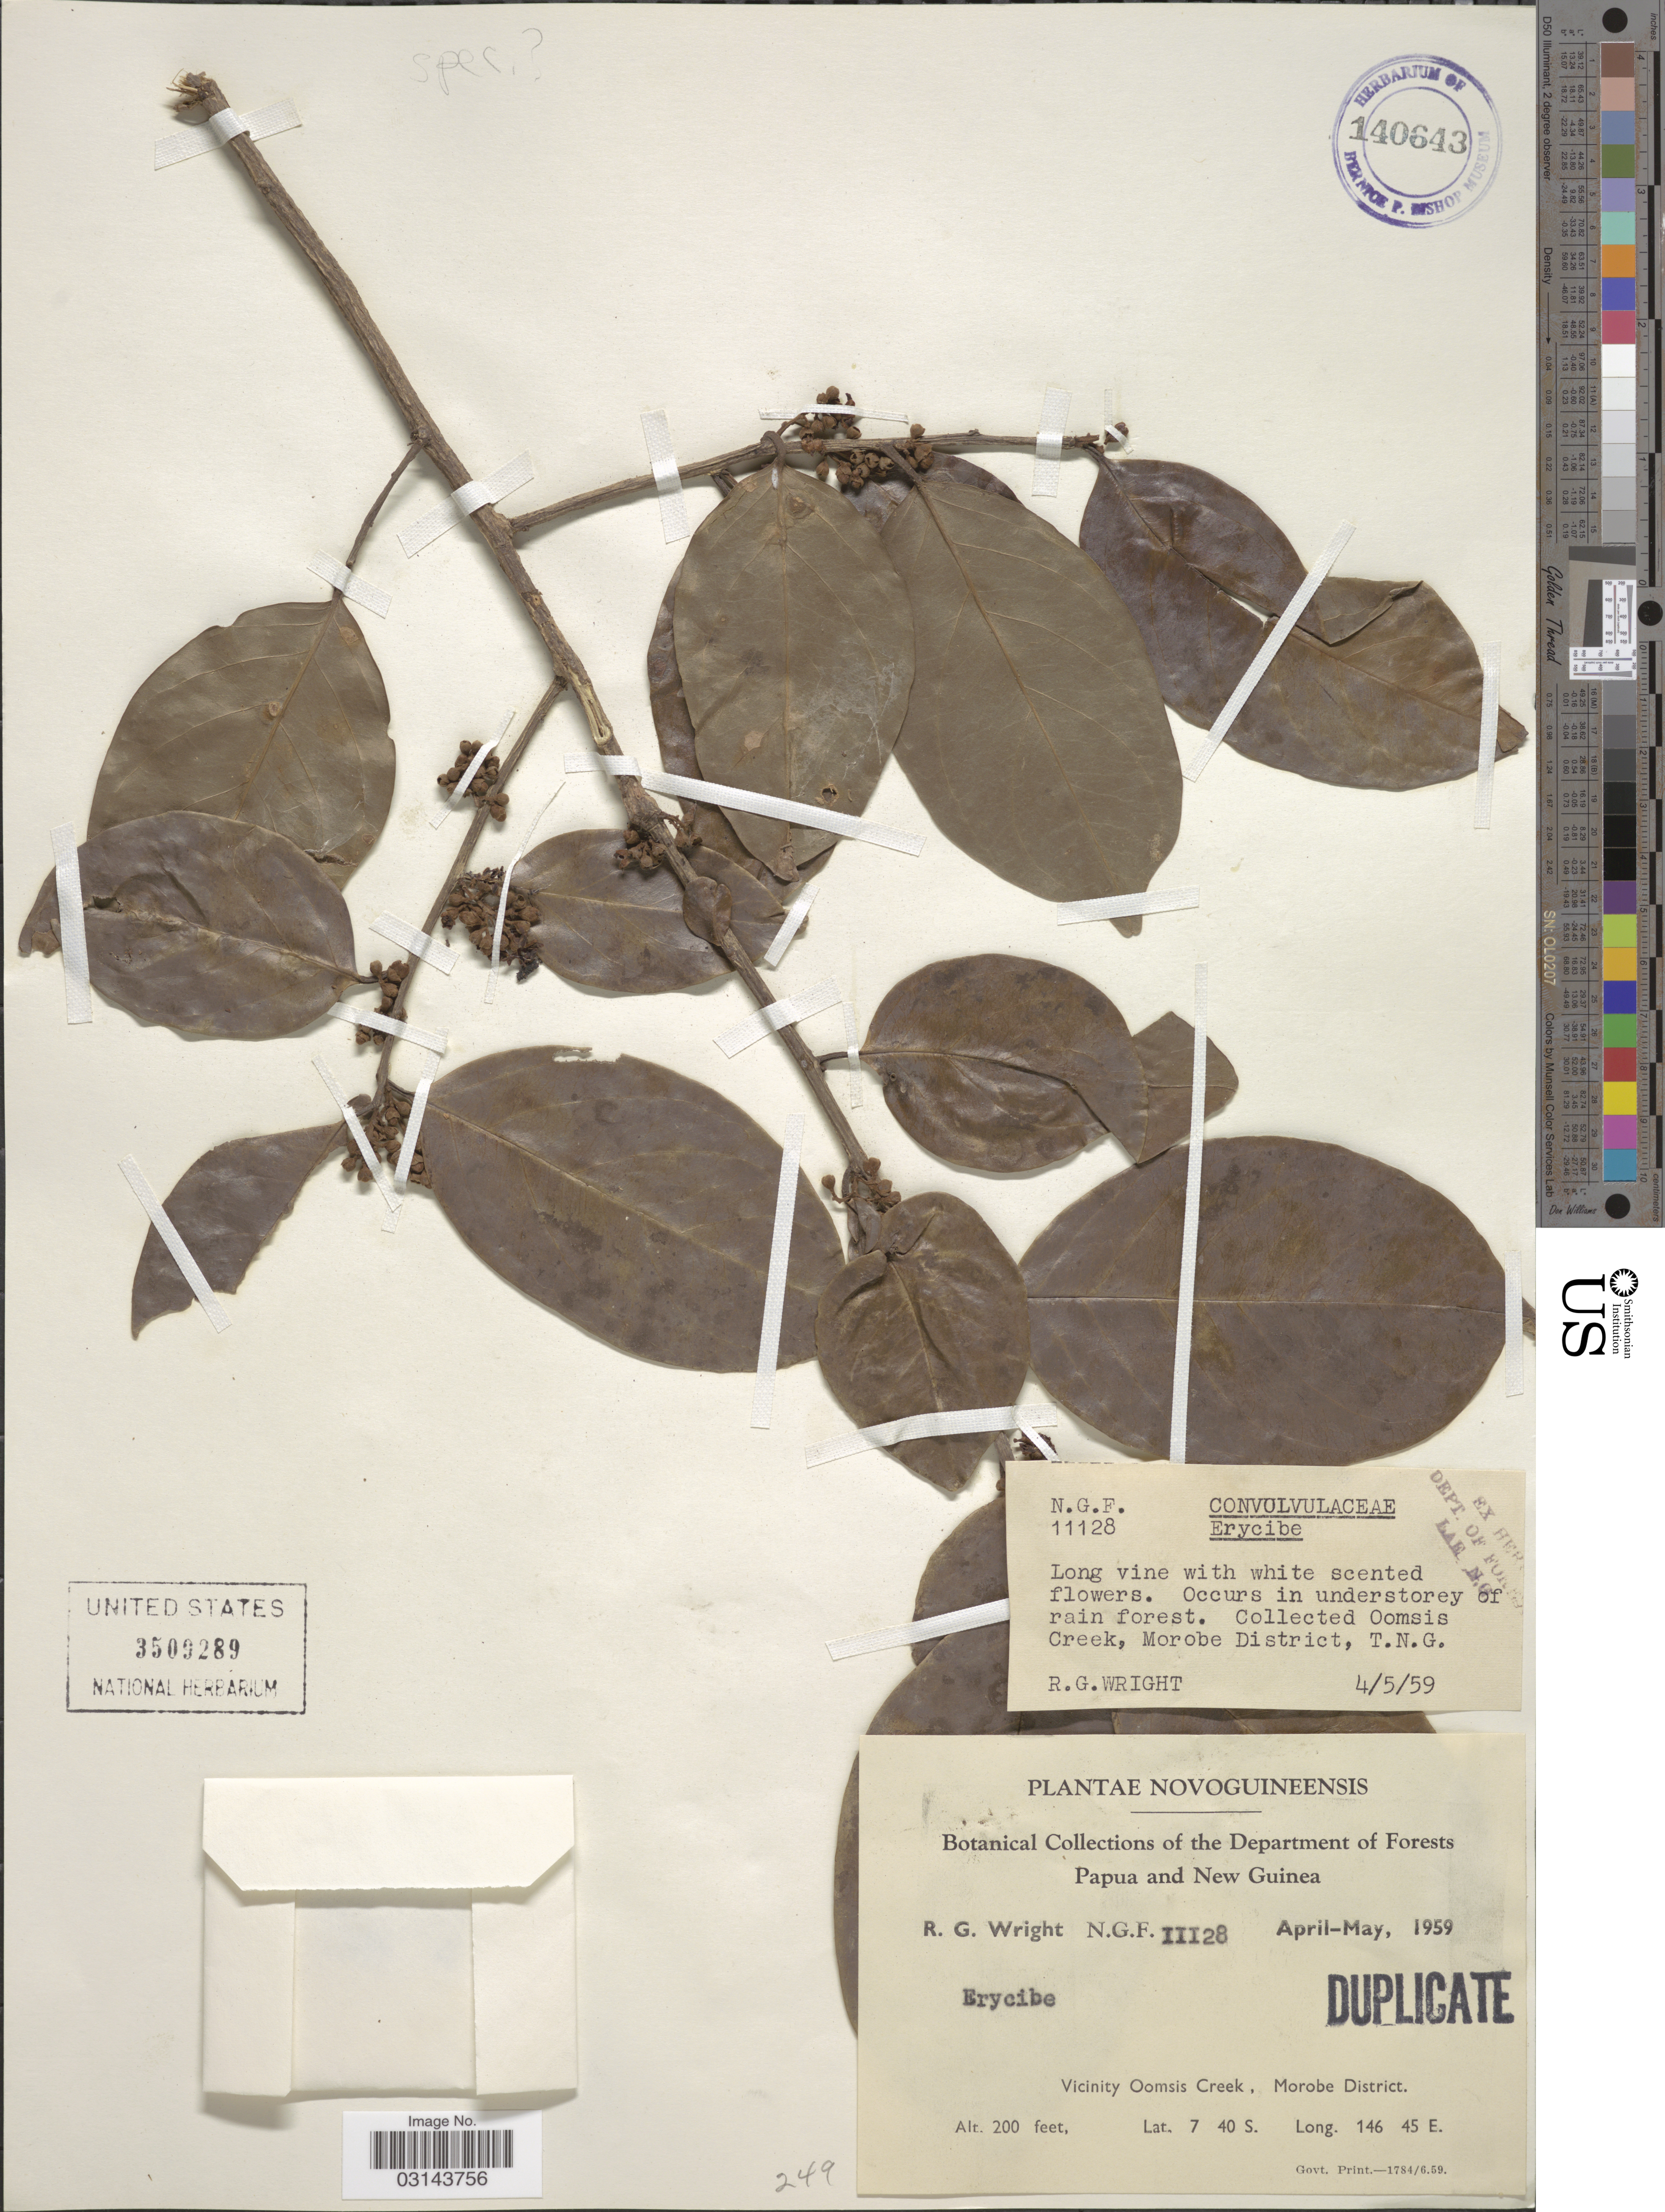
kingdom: Plantae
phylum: Tracheophyta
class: Magnoliopsida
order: Solanales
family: Convolvulaceae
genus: Erycibe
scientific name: Erycibe sp.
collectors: R. G. Wright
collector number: N.G.F.11128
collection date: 1959-05-04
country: Papua New Guinea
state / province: Morobe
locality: Vicinity Oomsis Creek, Morobe District.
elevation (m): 61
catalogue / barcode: US 3500289